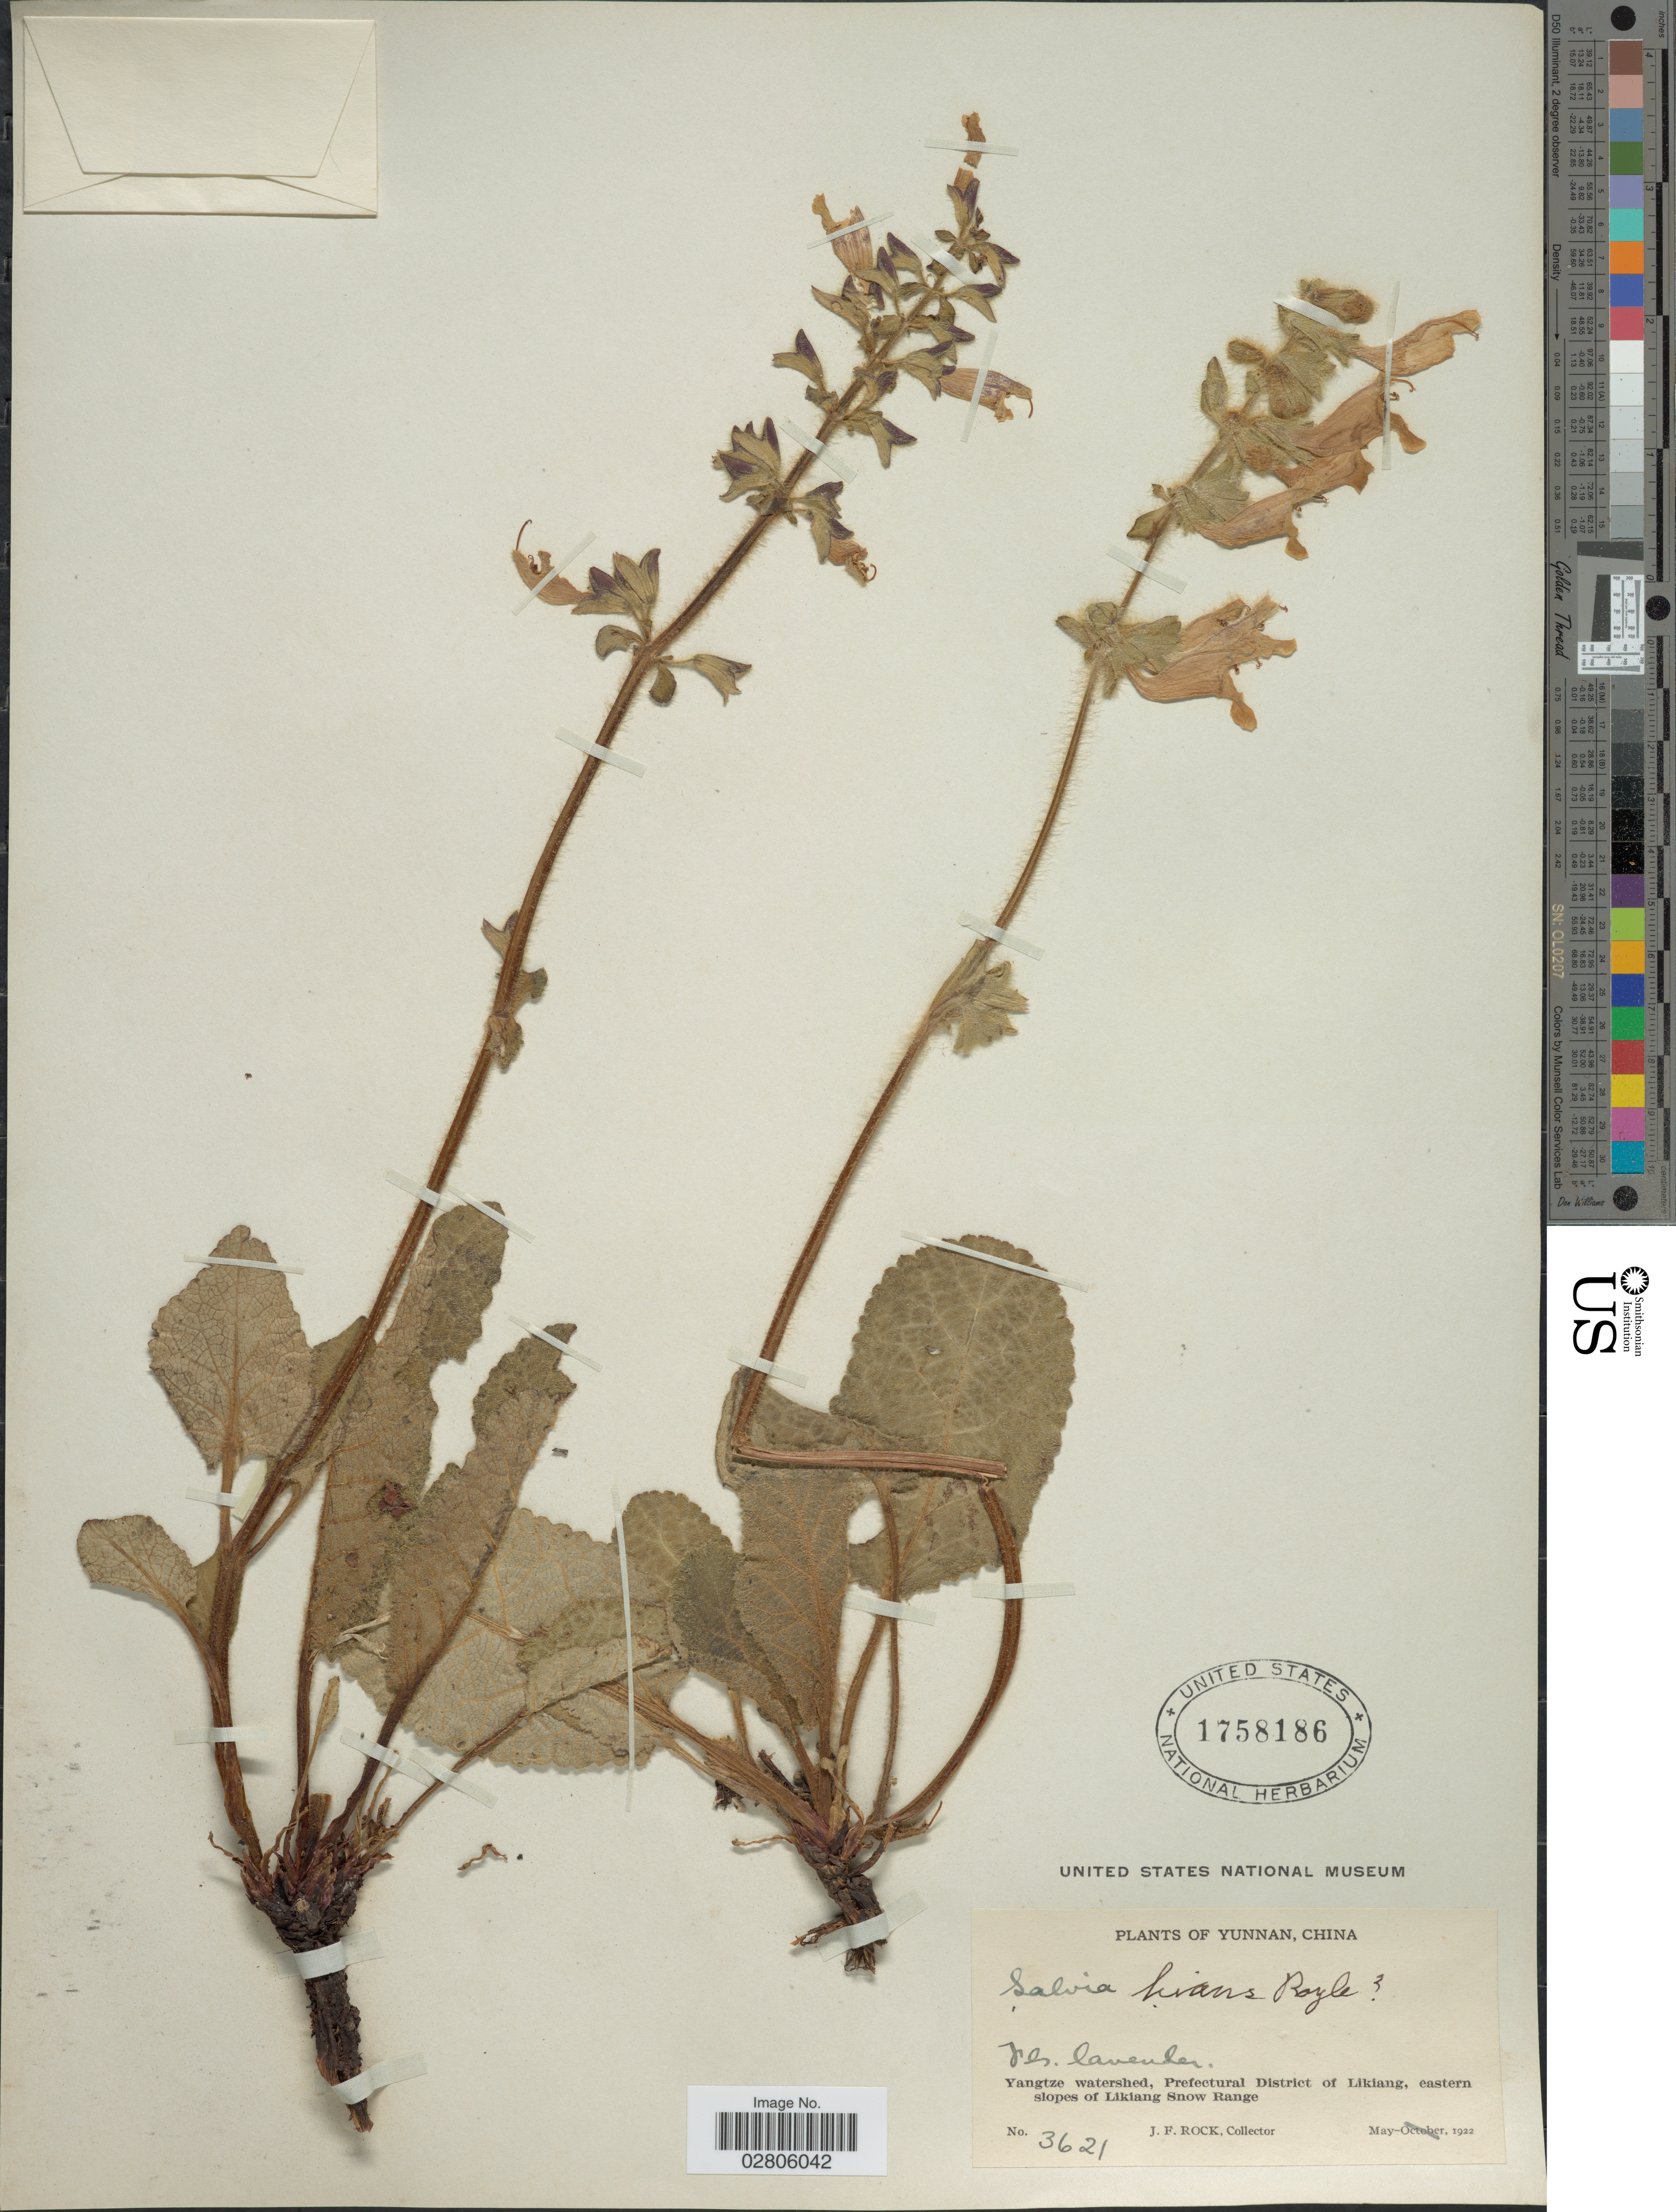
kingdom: Plantae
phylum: Tracheophyta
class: Magnoliopsida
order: Lamiales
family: Lamiaceae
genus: Salvia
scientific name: Salvia hians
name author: Royle ex Benth.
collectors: J. Rock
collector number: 3621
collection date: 1922-05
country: China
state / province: Yunnan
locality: Yangtze watershed, Prefectural District of Likiang, eastern slopes of Likiang Snow Range.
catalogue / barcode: US 1758186